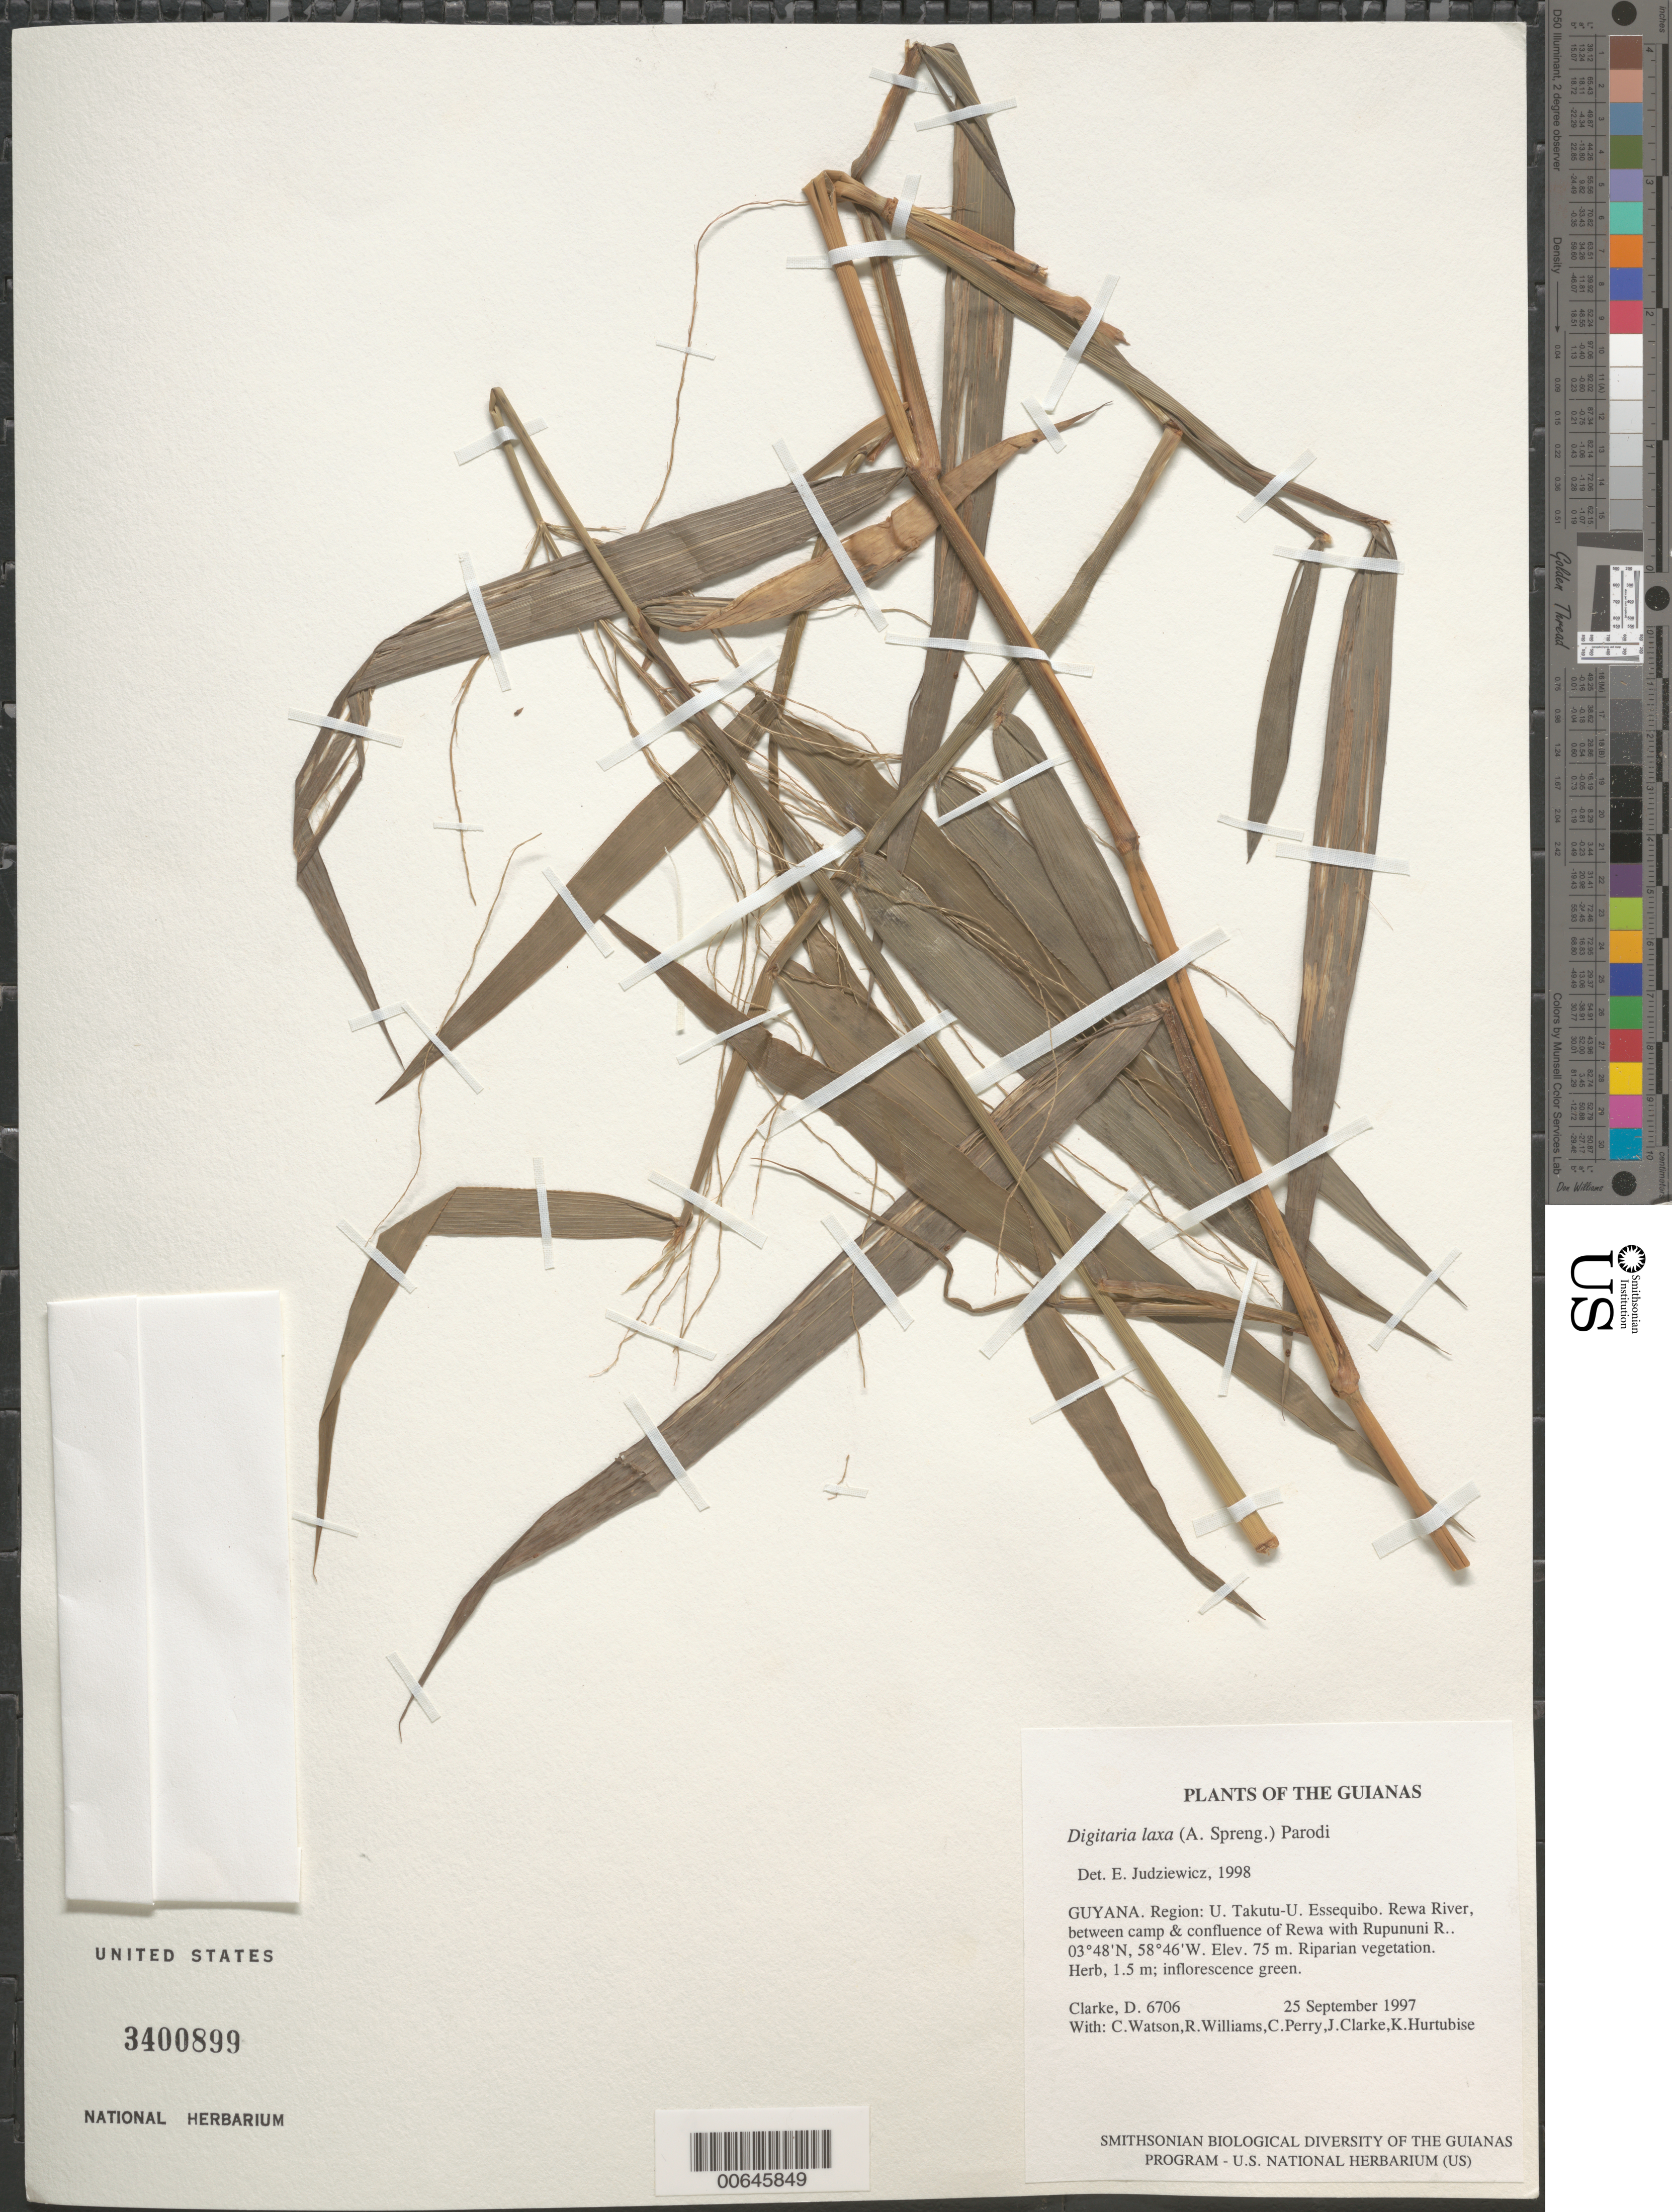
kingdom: Plantae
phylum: Tracheophyta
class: Liliopsida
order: Poales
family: Poaceae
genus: Digitaria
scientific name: Digitaria laxa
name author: (Rchb. ex A. Spreng.) Parodi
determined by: Judziewicz, E. J.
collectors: H. D. Clarke, C. Watson, R. Williams, C. Perry, J. Clarke & K. Hurtubise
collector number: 6706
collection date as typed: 25 September 1997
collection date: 1997-09-25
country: Guyana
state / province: U. Takutu-U. Essequibo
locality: Rewa River, between camp & confluence of Rewa with Rupununi R.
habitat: Riparian vegetation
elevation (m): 75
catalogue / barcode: US 3400899